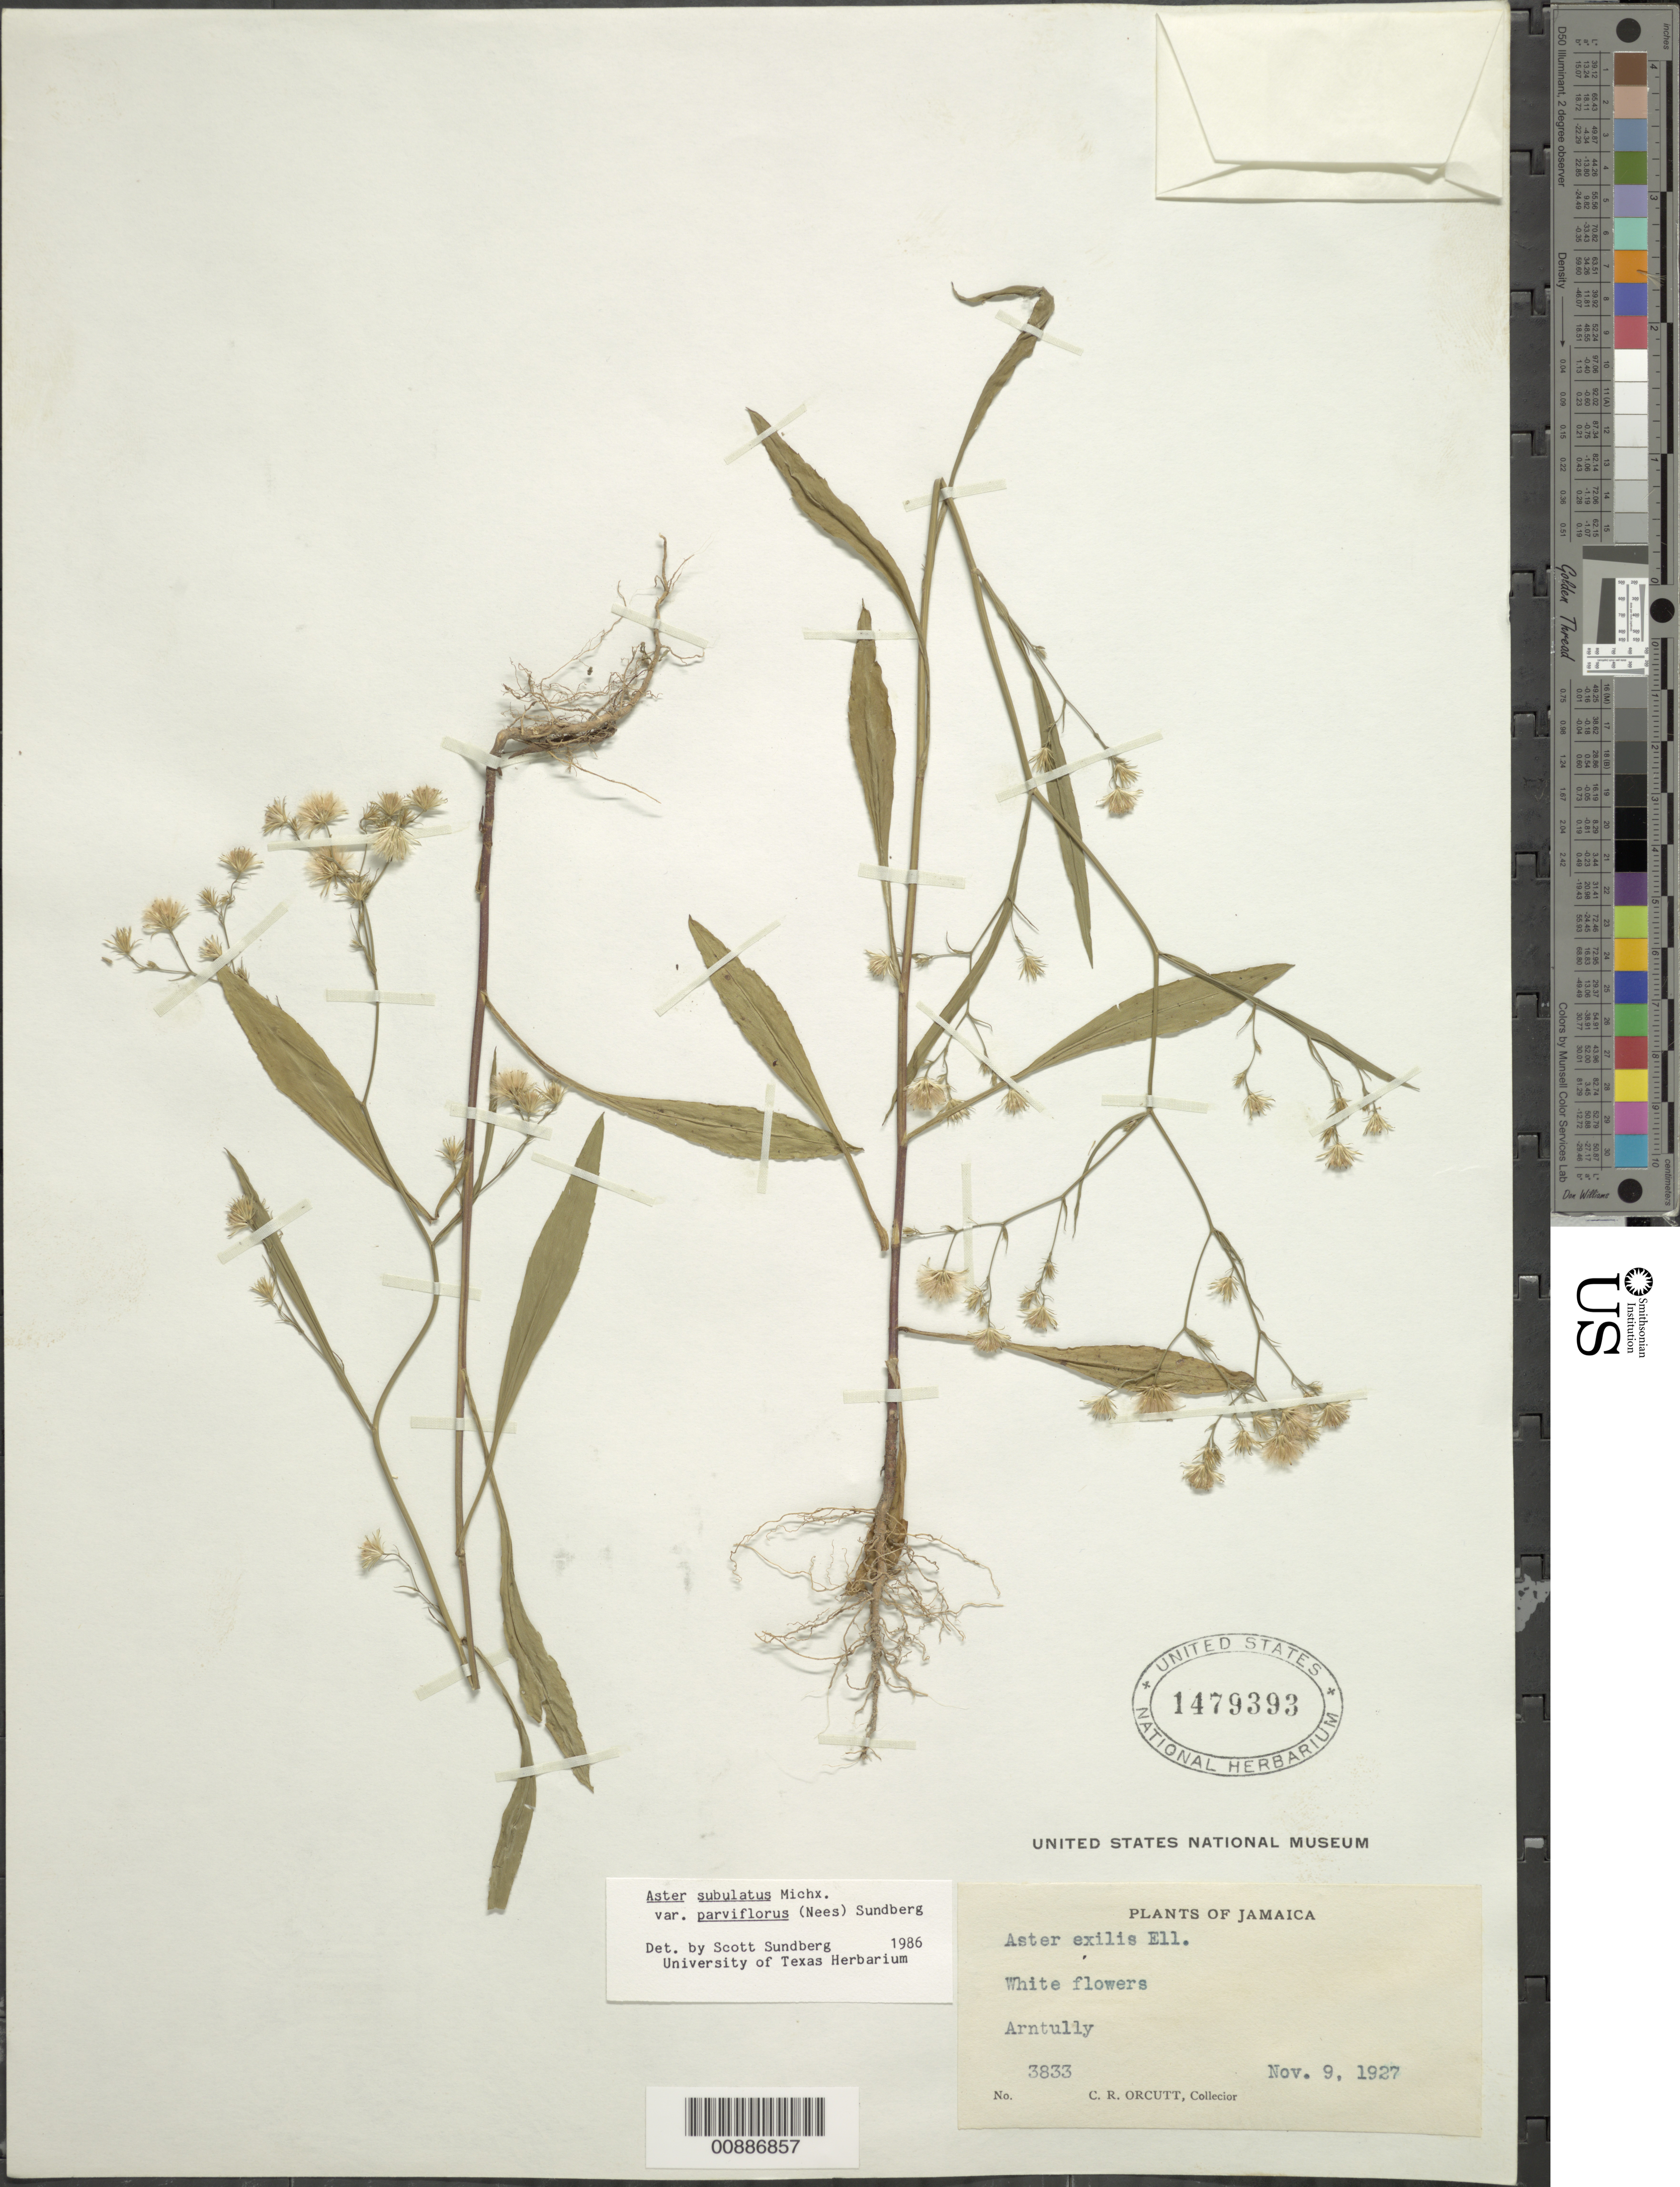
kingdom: Plantae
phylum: Tracheophyta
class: Magnoliopsida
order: Asterales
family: Asteraceae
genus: Symphyotrichum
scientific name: Symphyotrichum subulatum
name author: (Michx.) G.L. Nesom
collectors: C. R. Orcutt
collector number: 3833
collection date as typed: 09 Nov 1927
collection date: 1927-11-09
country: Jamaica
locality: Arntully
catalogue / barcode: US 1479393